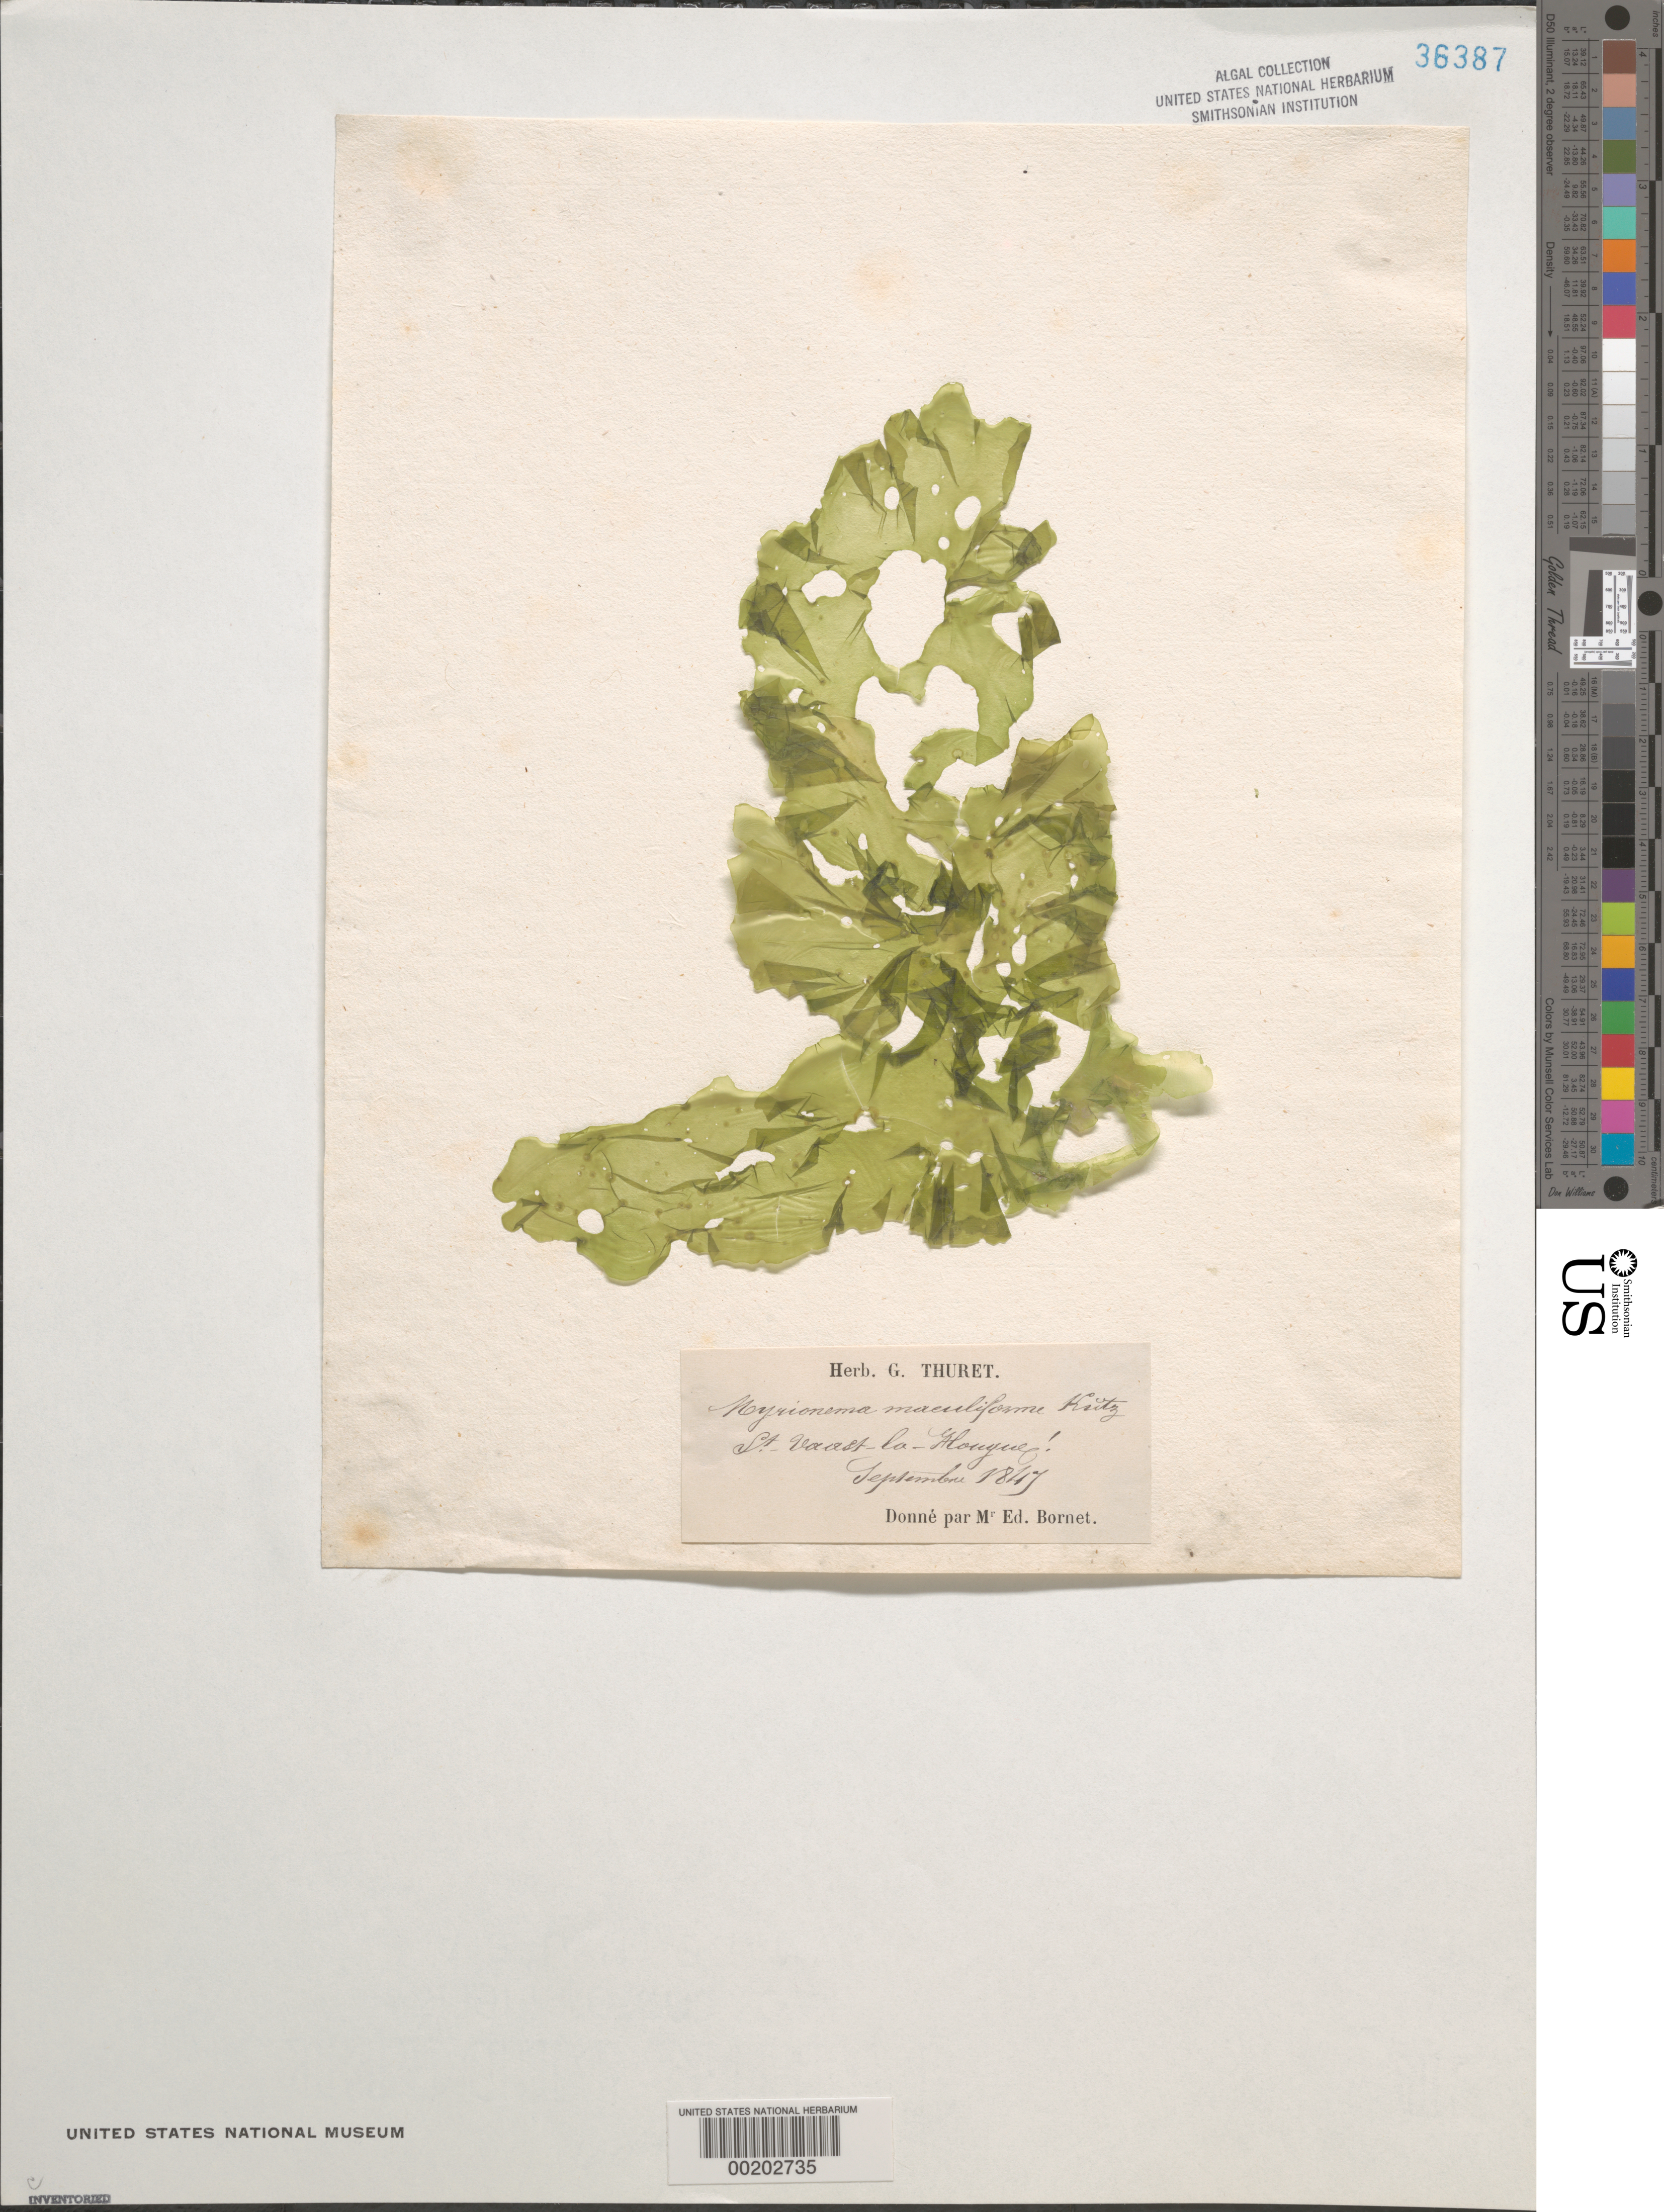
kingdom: Chromista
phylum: Ochrophyta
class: Phaeophyceae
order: Ectocarpales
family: Chordariaceae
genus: Myrionema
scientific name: Myrionema maculiforme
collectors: Thuret, G. (herbarium)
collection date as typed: Sep 1847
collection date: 1847-09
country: France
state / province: Normandie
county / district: Manche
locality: St. vaast-la-hougue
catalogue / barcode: US 36387